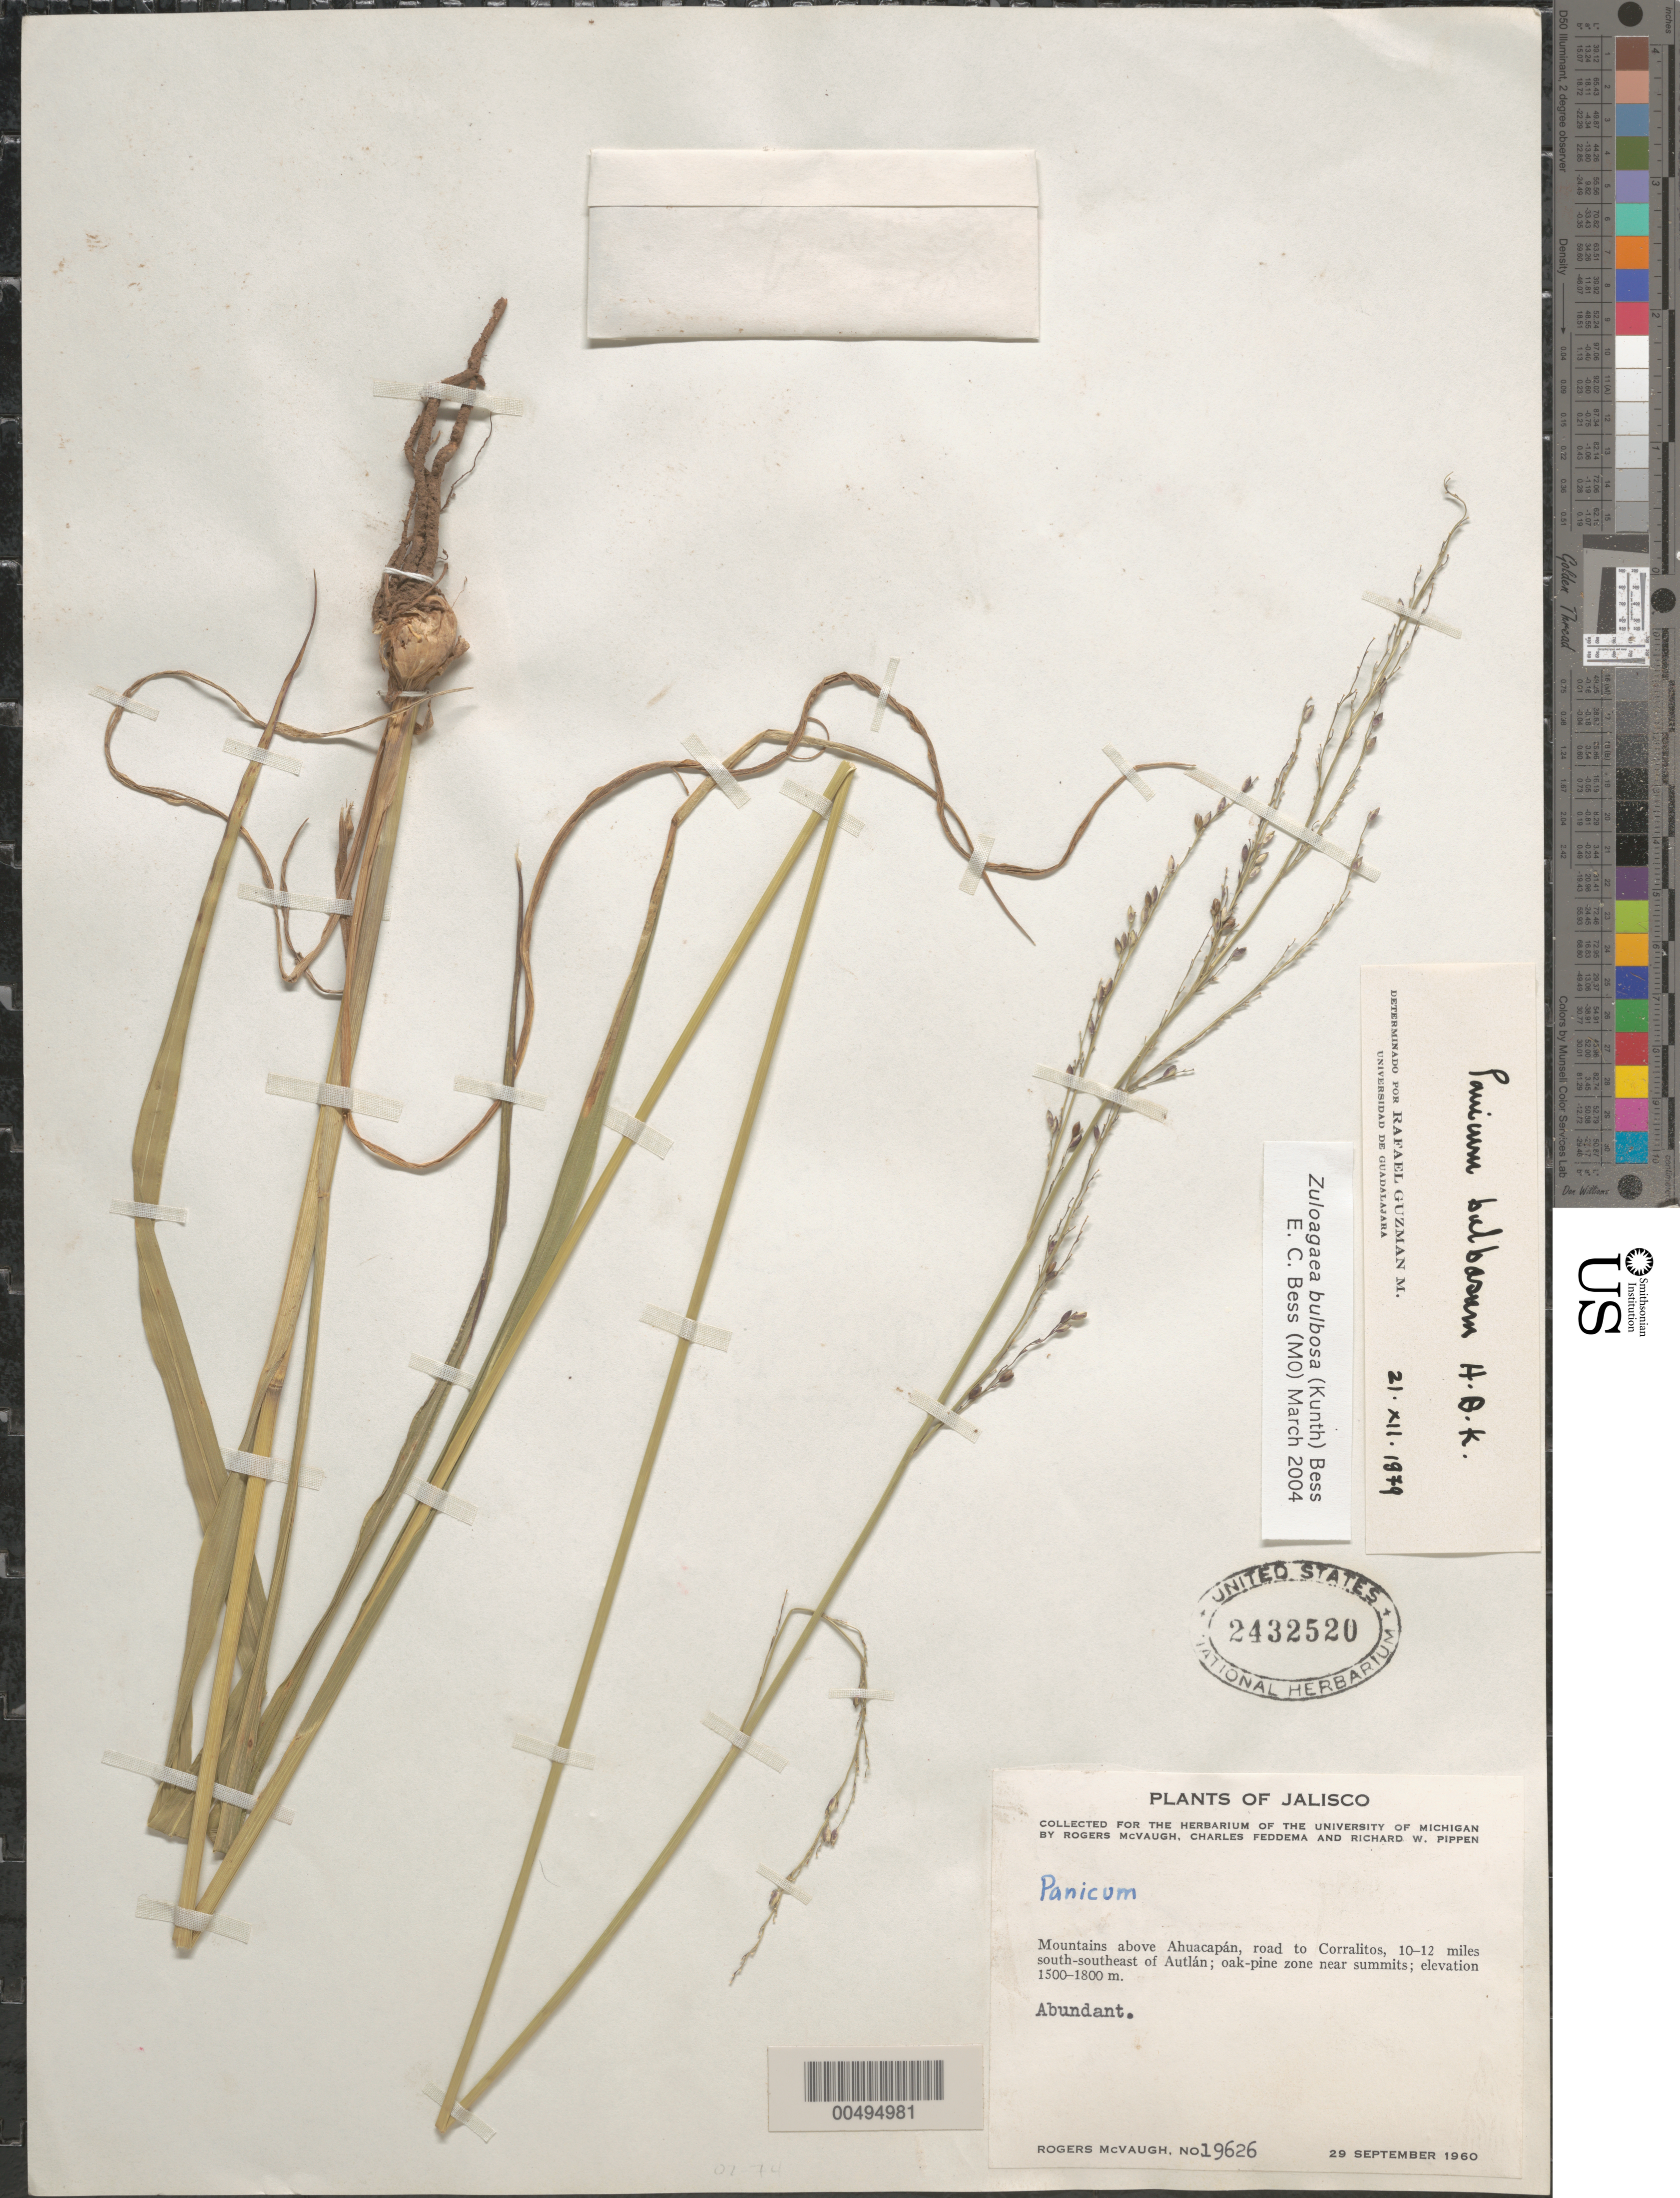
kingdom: Plantae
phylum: Tracheophyta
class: Liliopsida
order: Poales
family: Poaceae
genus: Panicum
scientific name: Panicum bulbosum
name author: Kunth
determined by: Guzman-M., R.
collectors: R. McVaugh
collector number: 19626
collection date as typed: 29 Sep 1960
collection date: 1960-09-29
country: Mexico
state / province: Jalisco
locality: Mtns above Ahuascapán, rd to Corralitos, 10-12 mi SSE of Autlán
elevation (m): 1500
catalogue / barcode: US 2432520